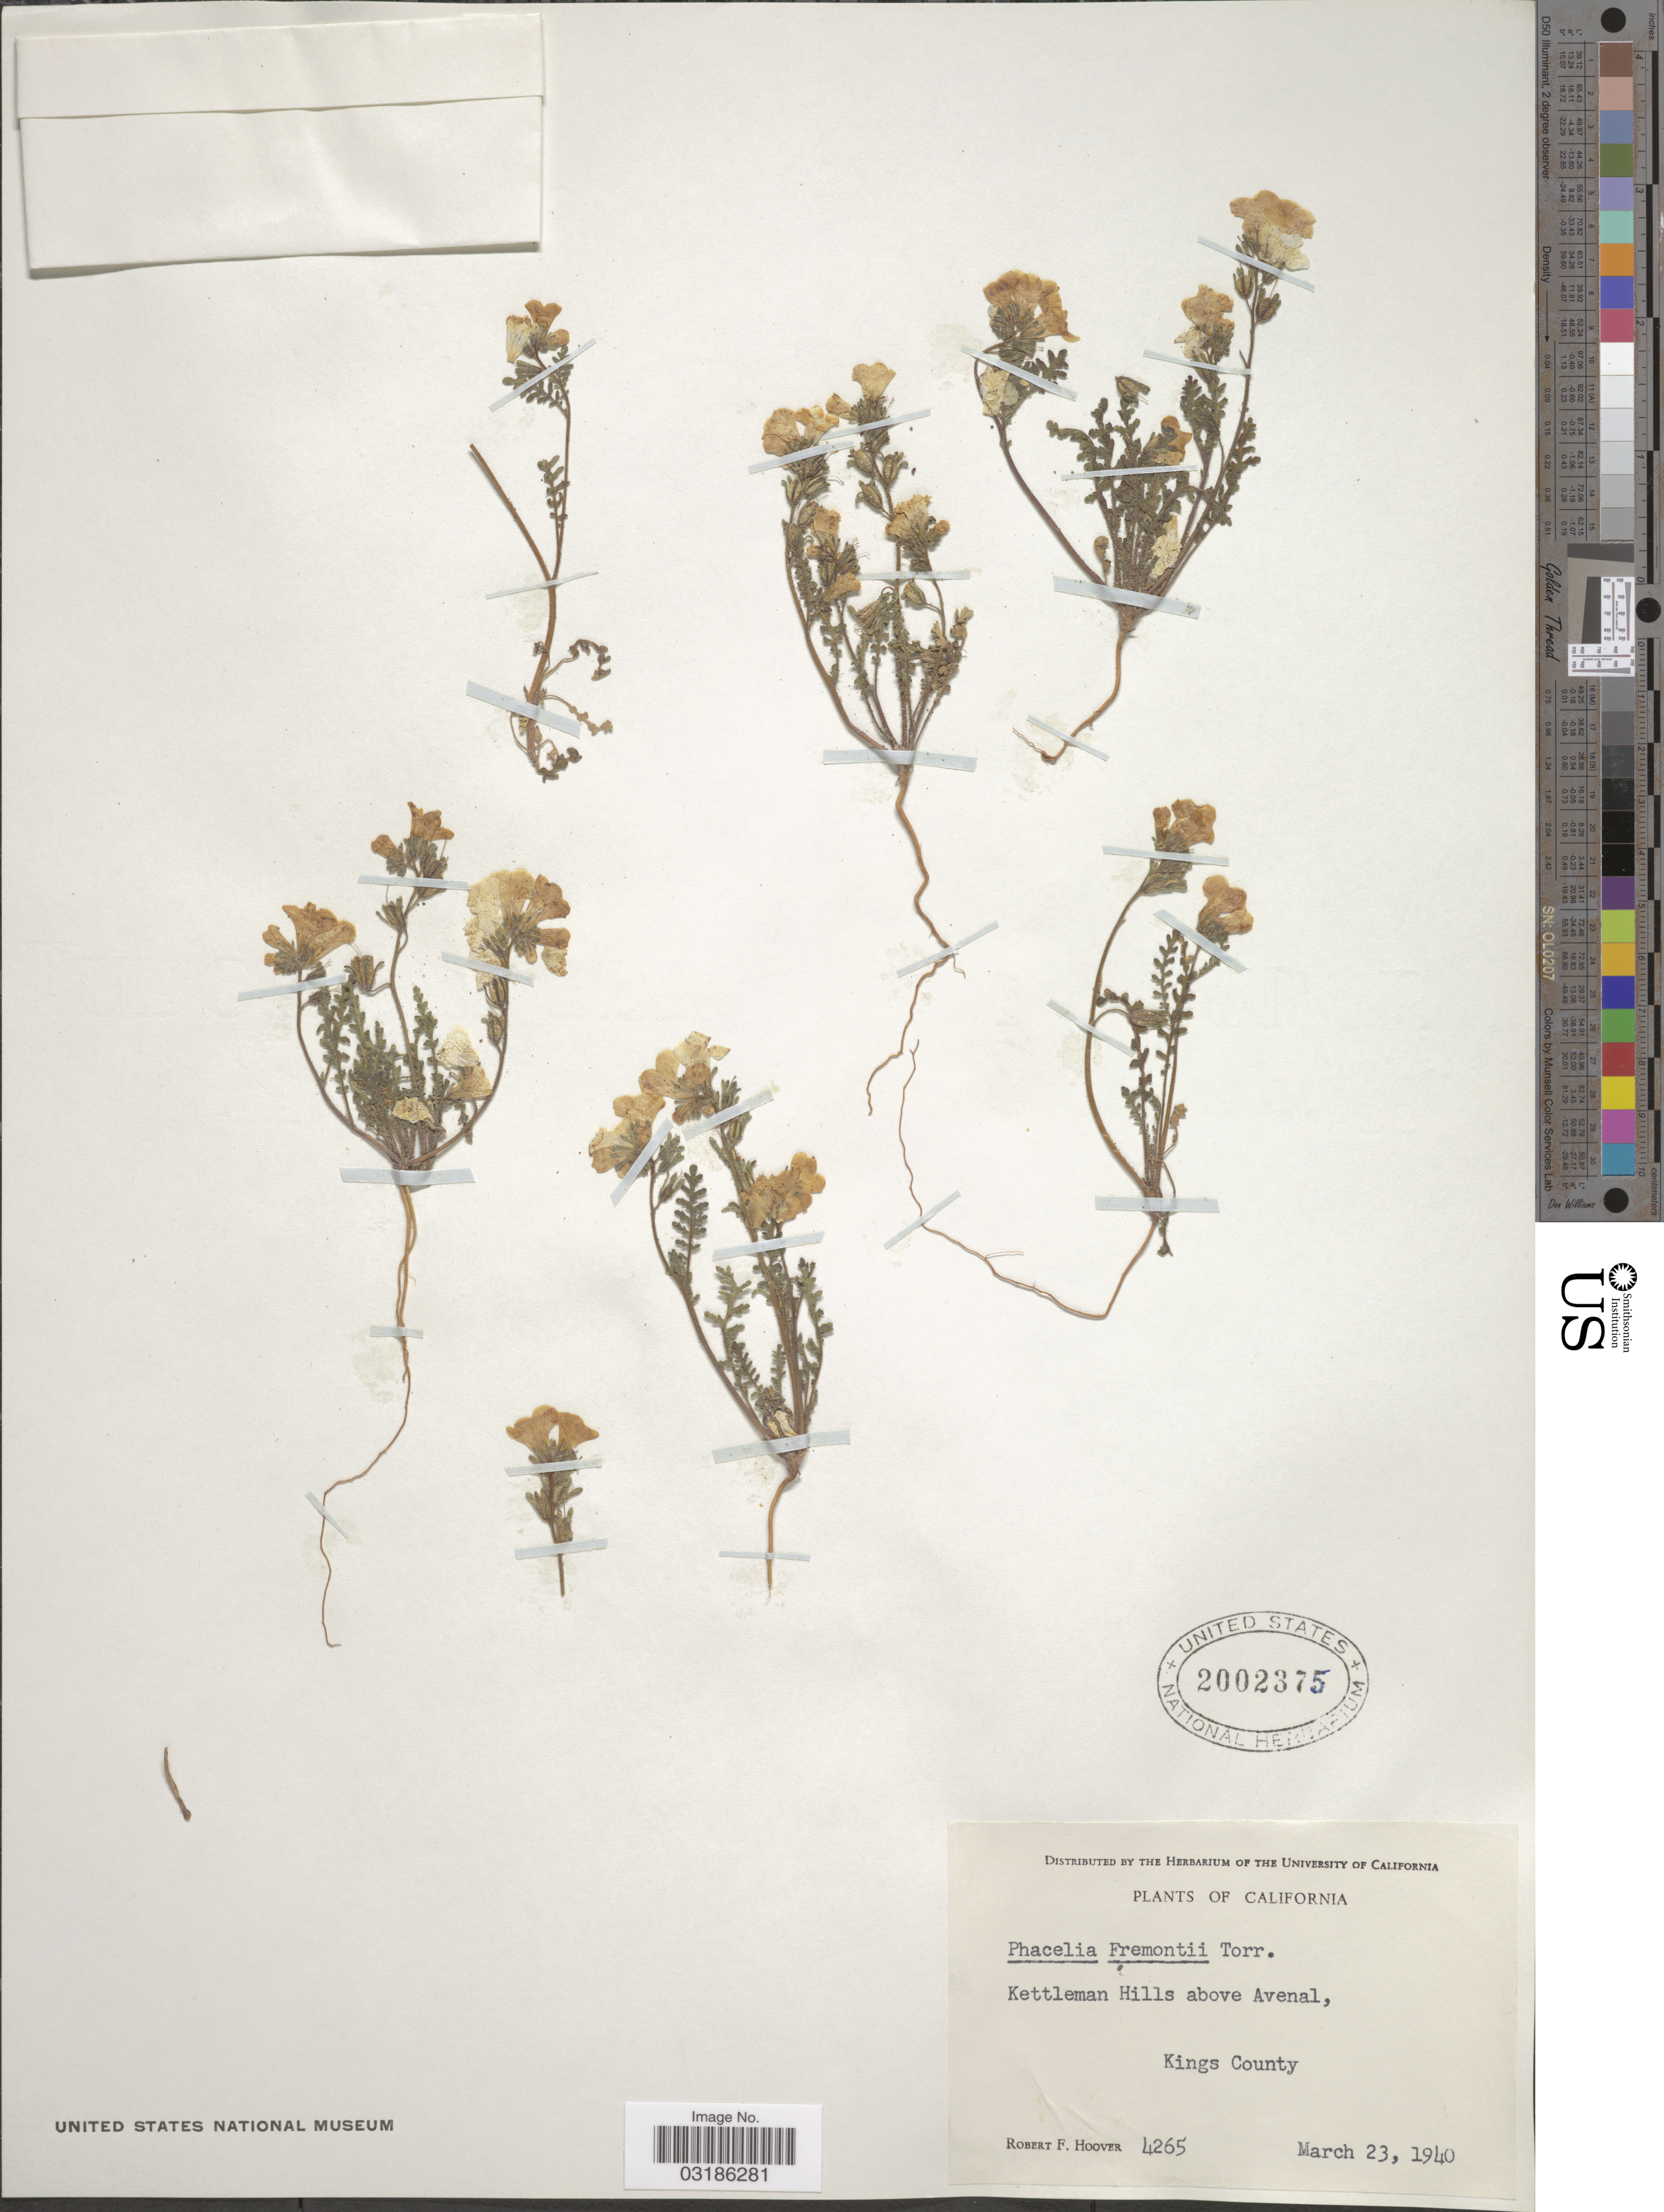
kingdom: Plantae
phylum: Tracheophyta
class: Magnoliopsida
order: Boraginales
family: Hydrophyllaceae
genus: Phacelia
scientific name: Phacelia fremontii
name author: Torr.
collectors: R. F. Hoover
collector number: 4265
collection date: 1940-03-23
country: United States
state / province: California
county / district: Kings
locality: Kettleman Hills above Avenal, Kings County.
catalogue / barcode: US 2002375